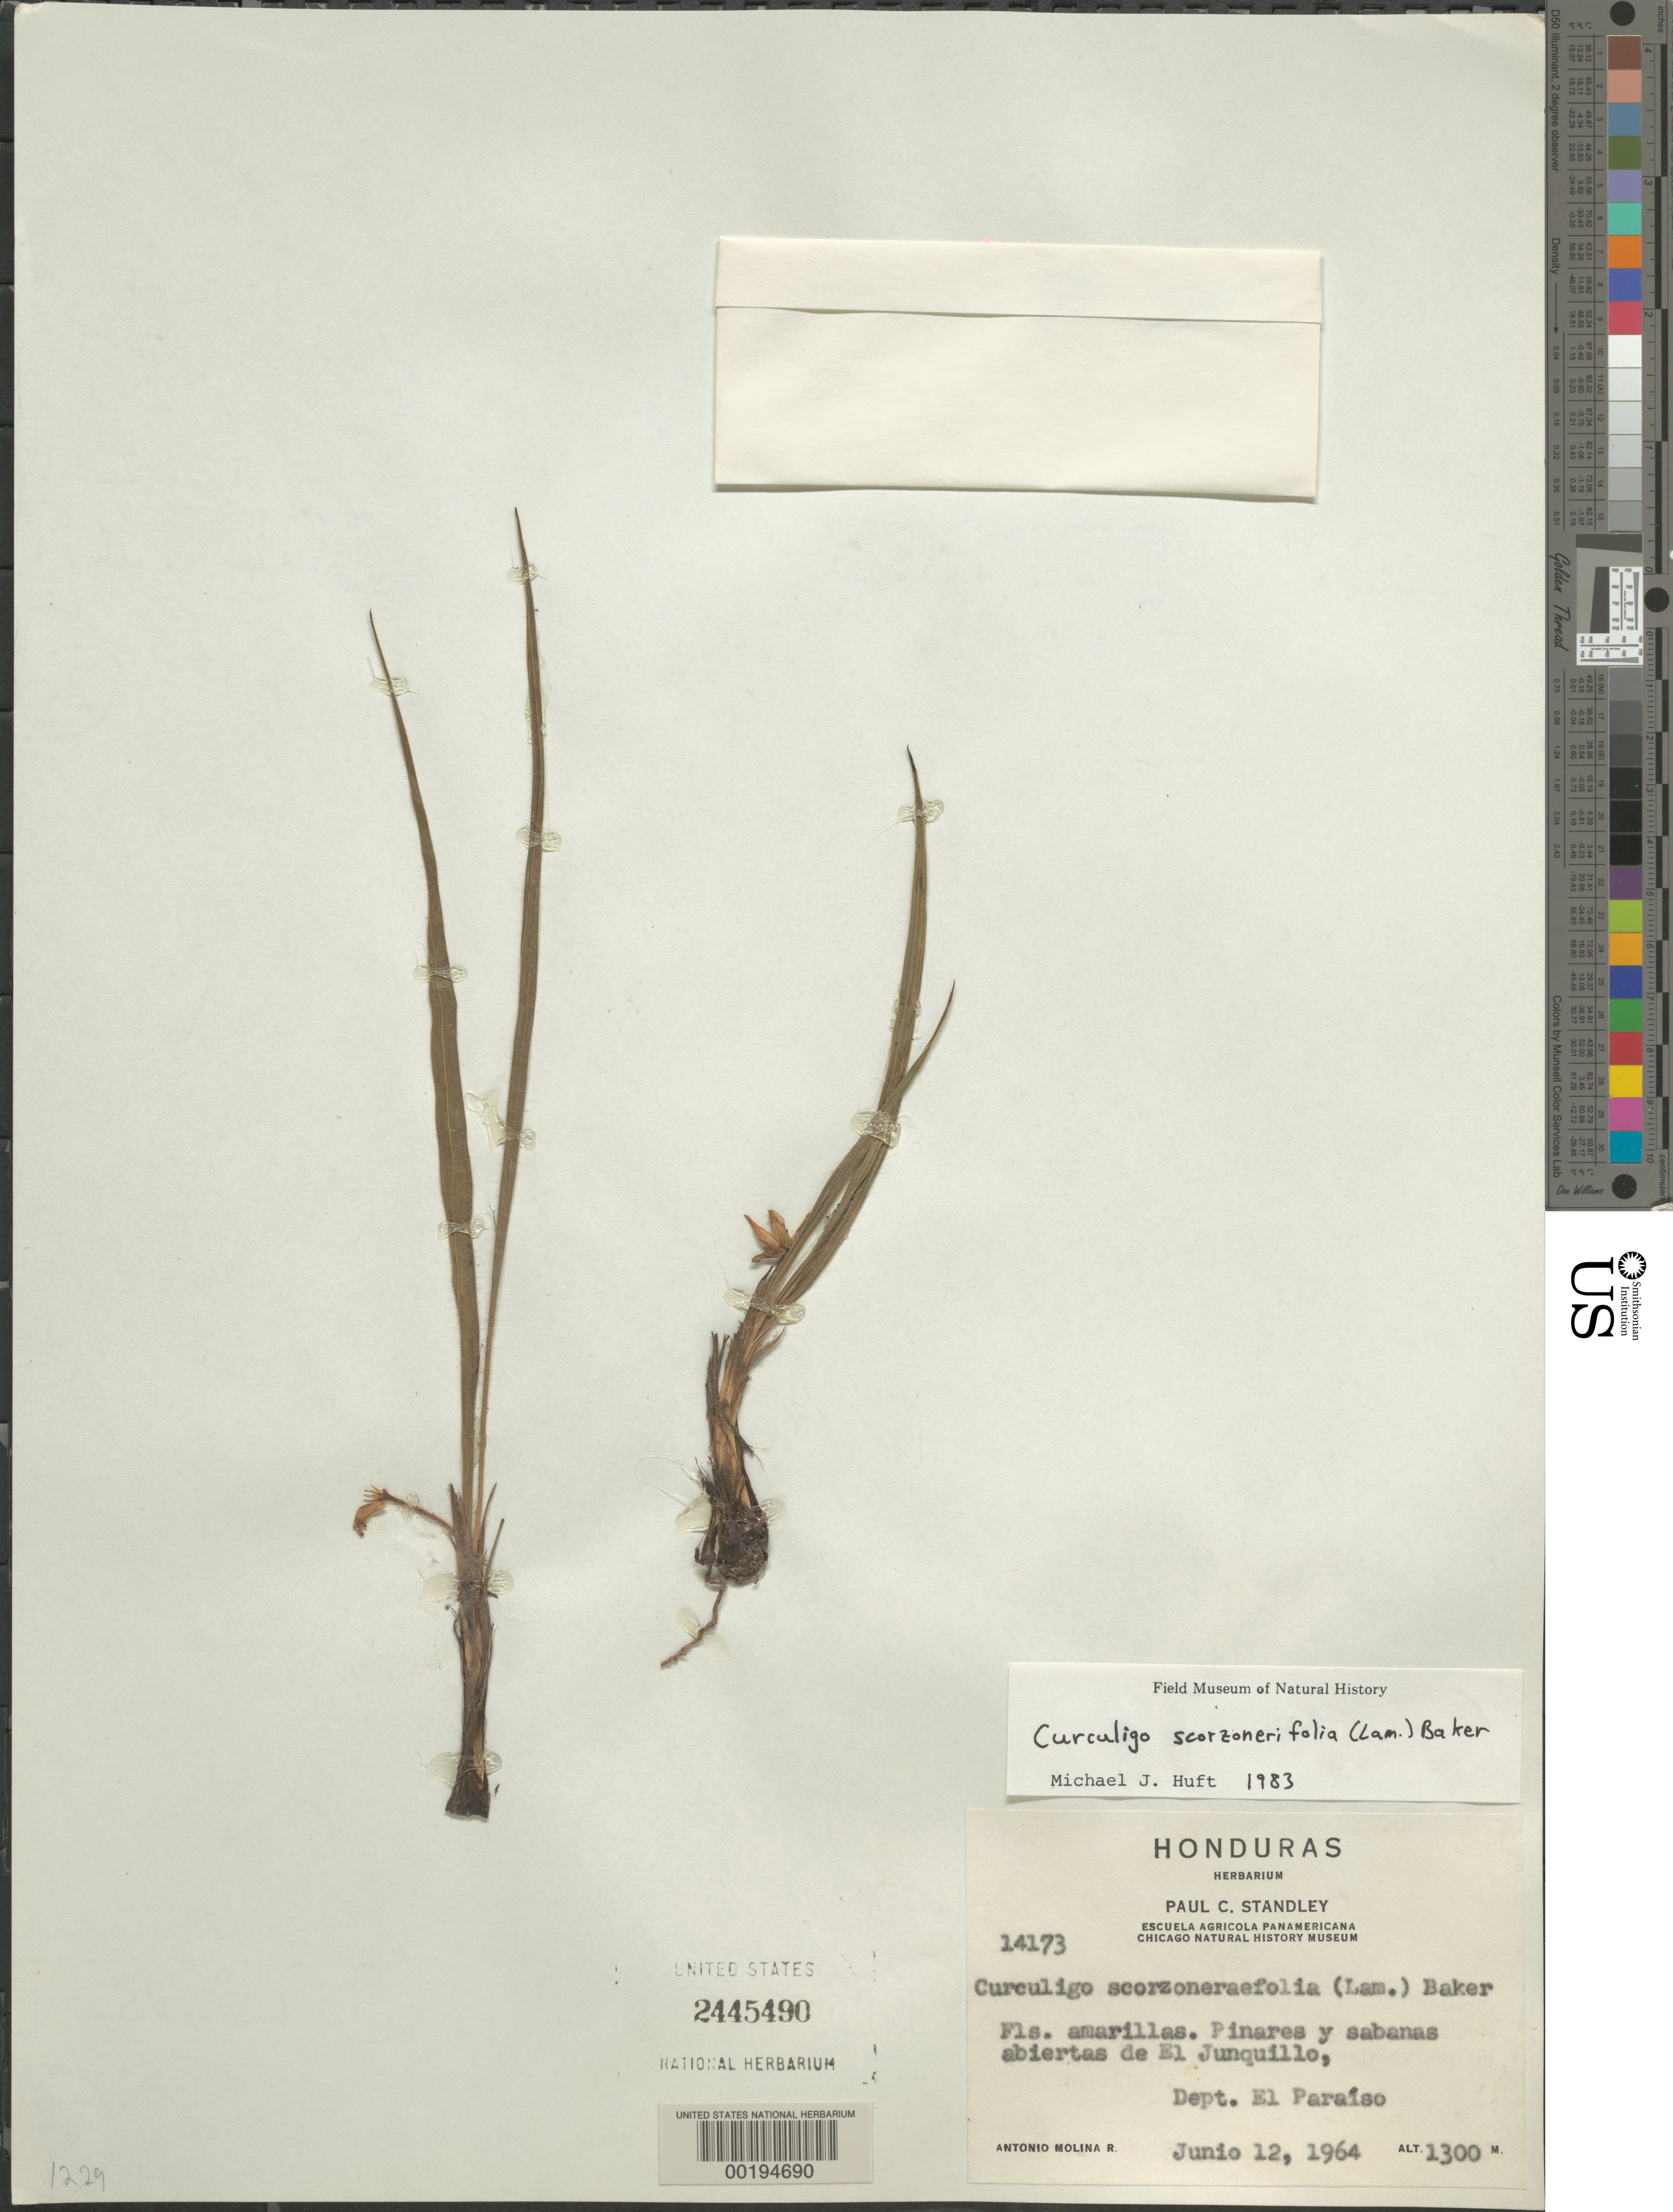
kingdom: Plantae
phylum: Tracheophyta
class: Liliopsida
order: Asparagales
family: Hypoxidaceae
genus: Curculigo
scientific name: Curculigo scorzonerifolia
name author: (Lam.) Baker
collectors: A. Molina R.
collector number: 14173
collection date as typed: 12 Jun 1964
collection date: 1964-06-12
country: Honduras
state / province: El Paraíso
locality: El Junquillo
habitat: Open savanas and pines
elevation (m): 1300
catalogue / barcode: US 2445490